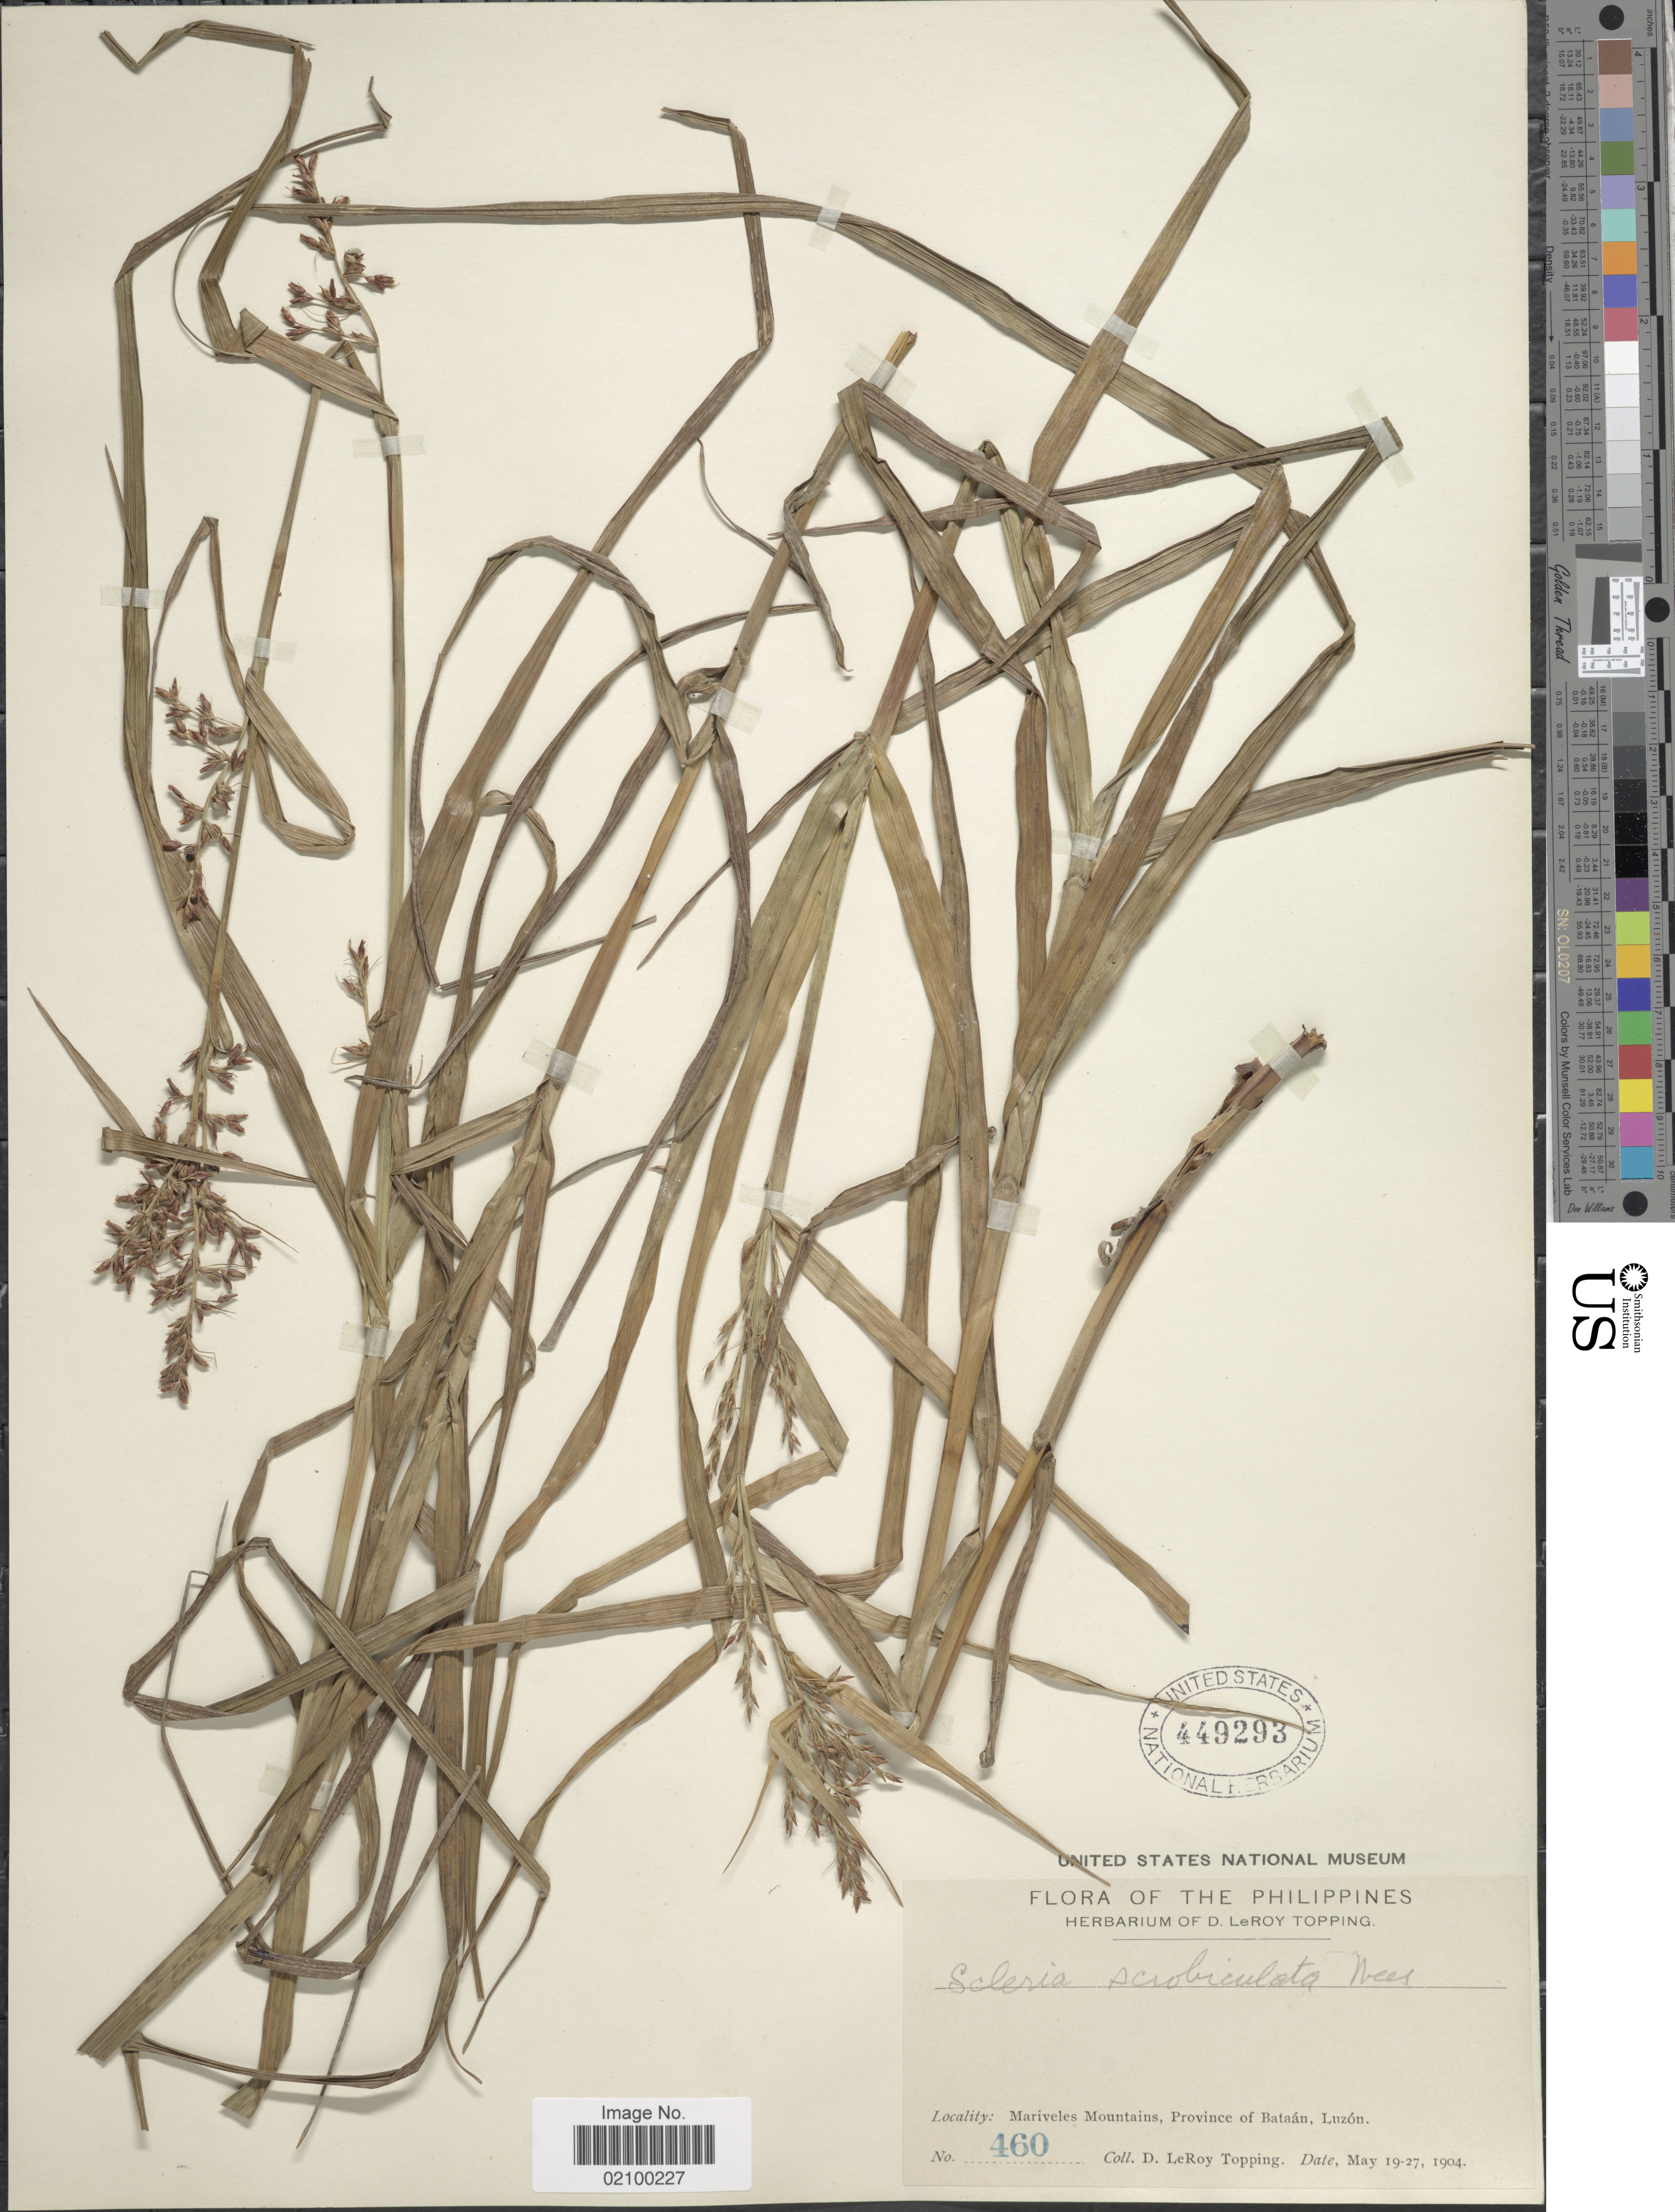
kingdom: Plantae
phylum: Tracheophyta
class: Liliopsida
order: Poales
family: Cyperaceae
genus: Scleria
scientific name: Scleria scrobiculata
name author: Nees & Meyen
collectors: D. L. Topping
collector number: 460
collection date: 1904-05-19/1904-05-27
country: Philippines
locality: Mariveles Mountains, Province of Bataan, Luzon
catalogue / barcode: US 449293